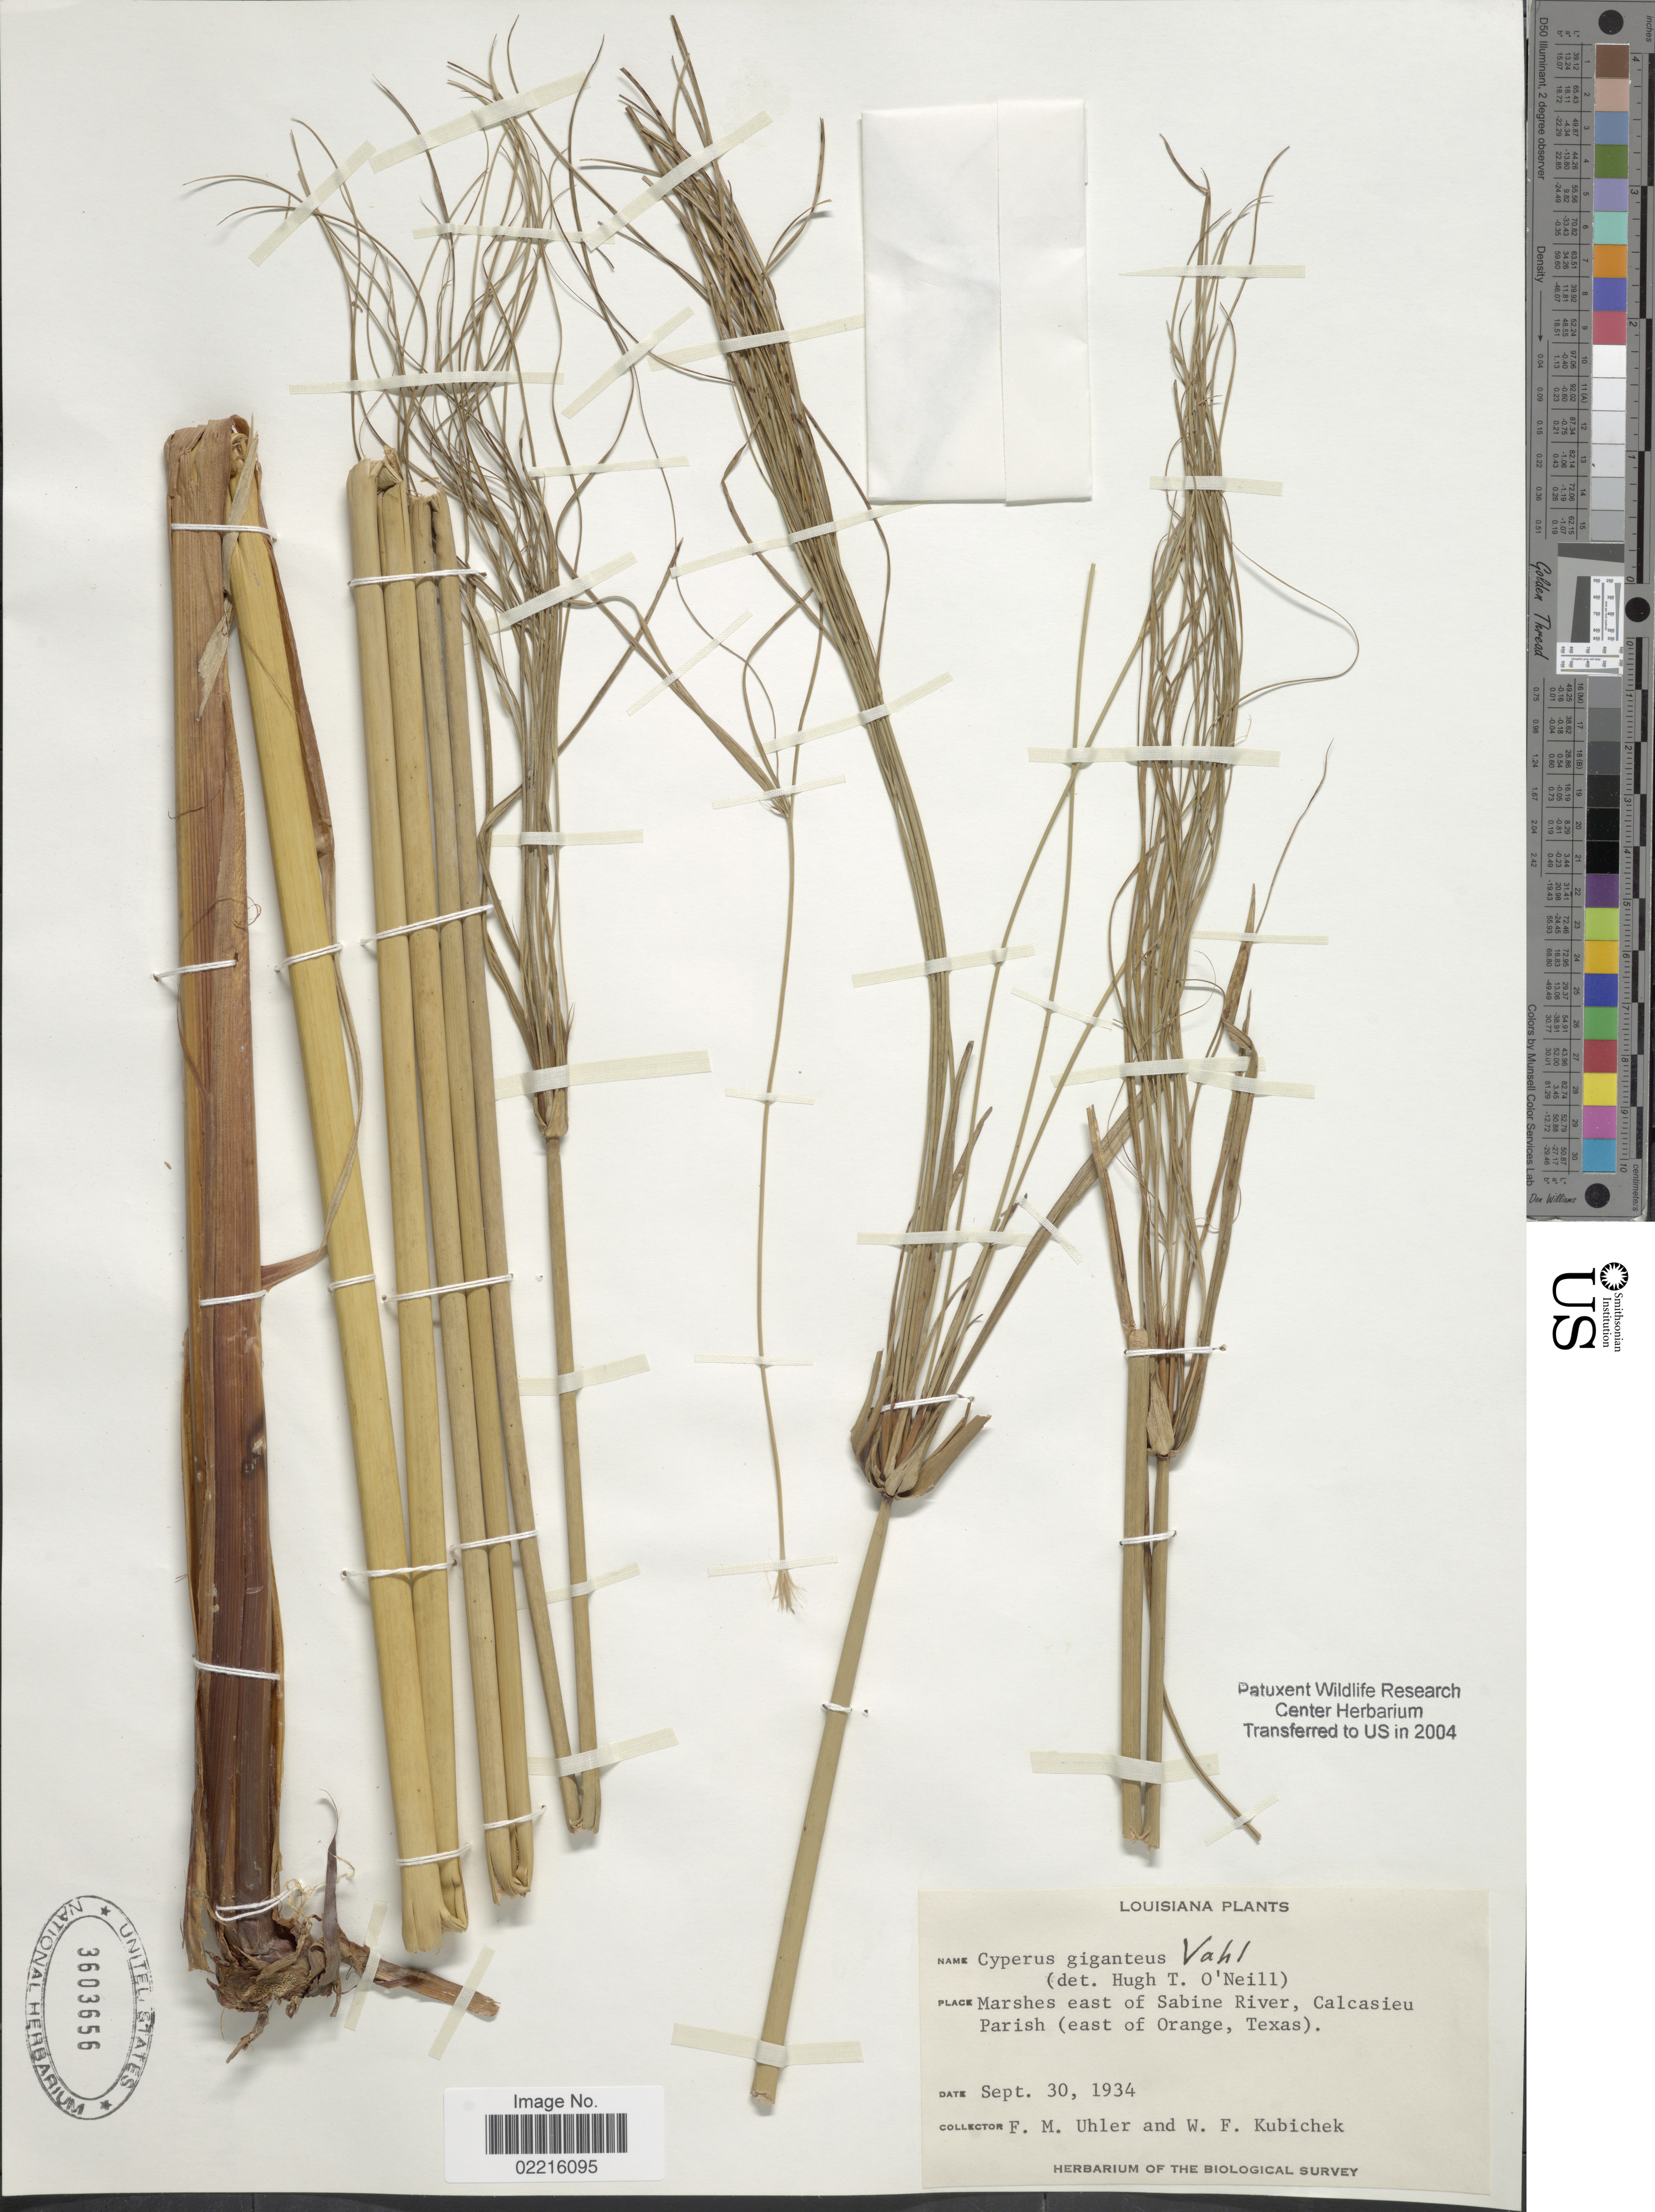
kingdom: Plantae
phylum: Tracheophyta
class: Liliopsida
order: Poales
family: Cyperaceae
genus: Cyperus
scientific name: Cyperus giganteus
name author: Vahl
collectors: F. M. Uhler & W. Kubichek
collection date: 1934-09-30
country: United States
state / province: Texas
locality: Louisiana, Marshes east of Sabine River, Calcasieu Parish (east of Orange, Texas)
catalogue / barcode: US 3603656